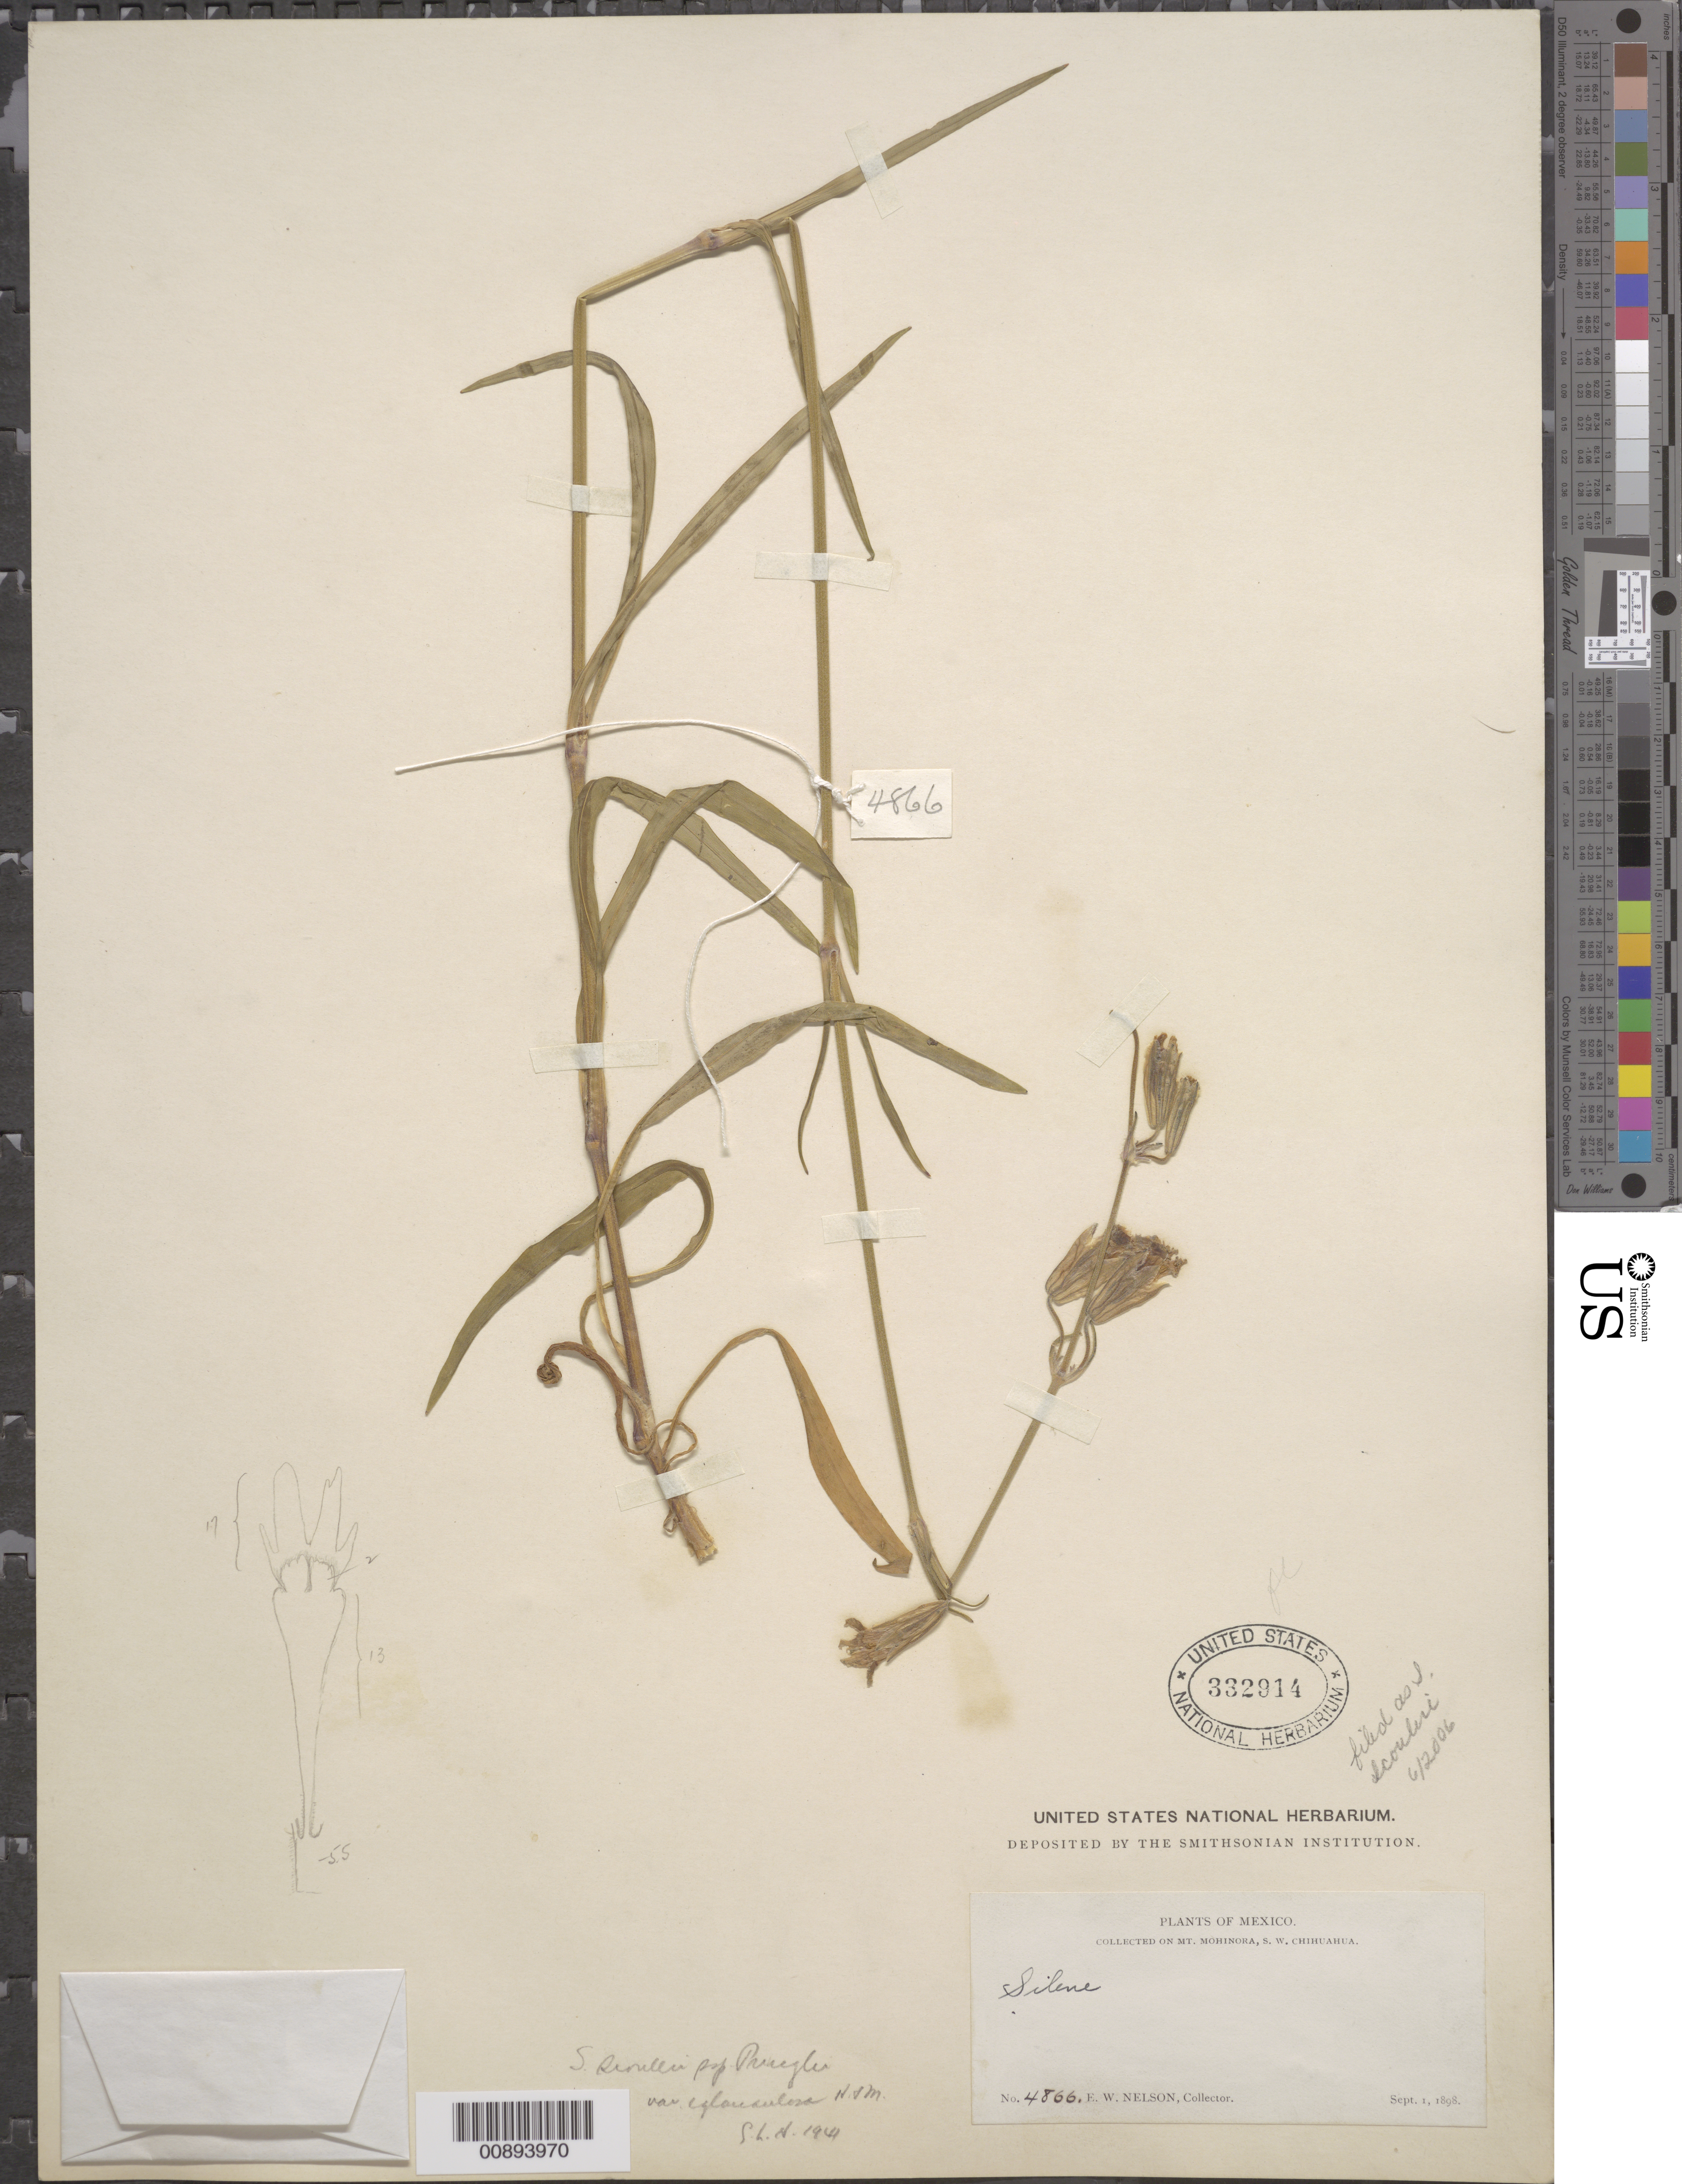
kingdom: Plantae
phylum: Tracheophyta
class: Magnoliopsida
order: Caryophyllales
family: Caryophyllaceae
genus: Silene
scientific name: Silene scouleri subsp. pringlei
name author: (S. Watson) C.L. Hitchc. & Maguire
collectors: E. W. Nelson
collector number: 4866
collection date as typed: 01 Sep 1898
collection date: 1898-09-01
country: Mexico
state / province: Chihuahua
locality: Mt. Mohinora, S.W. Chihuahua.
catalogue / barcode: US 332914